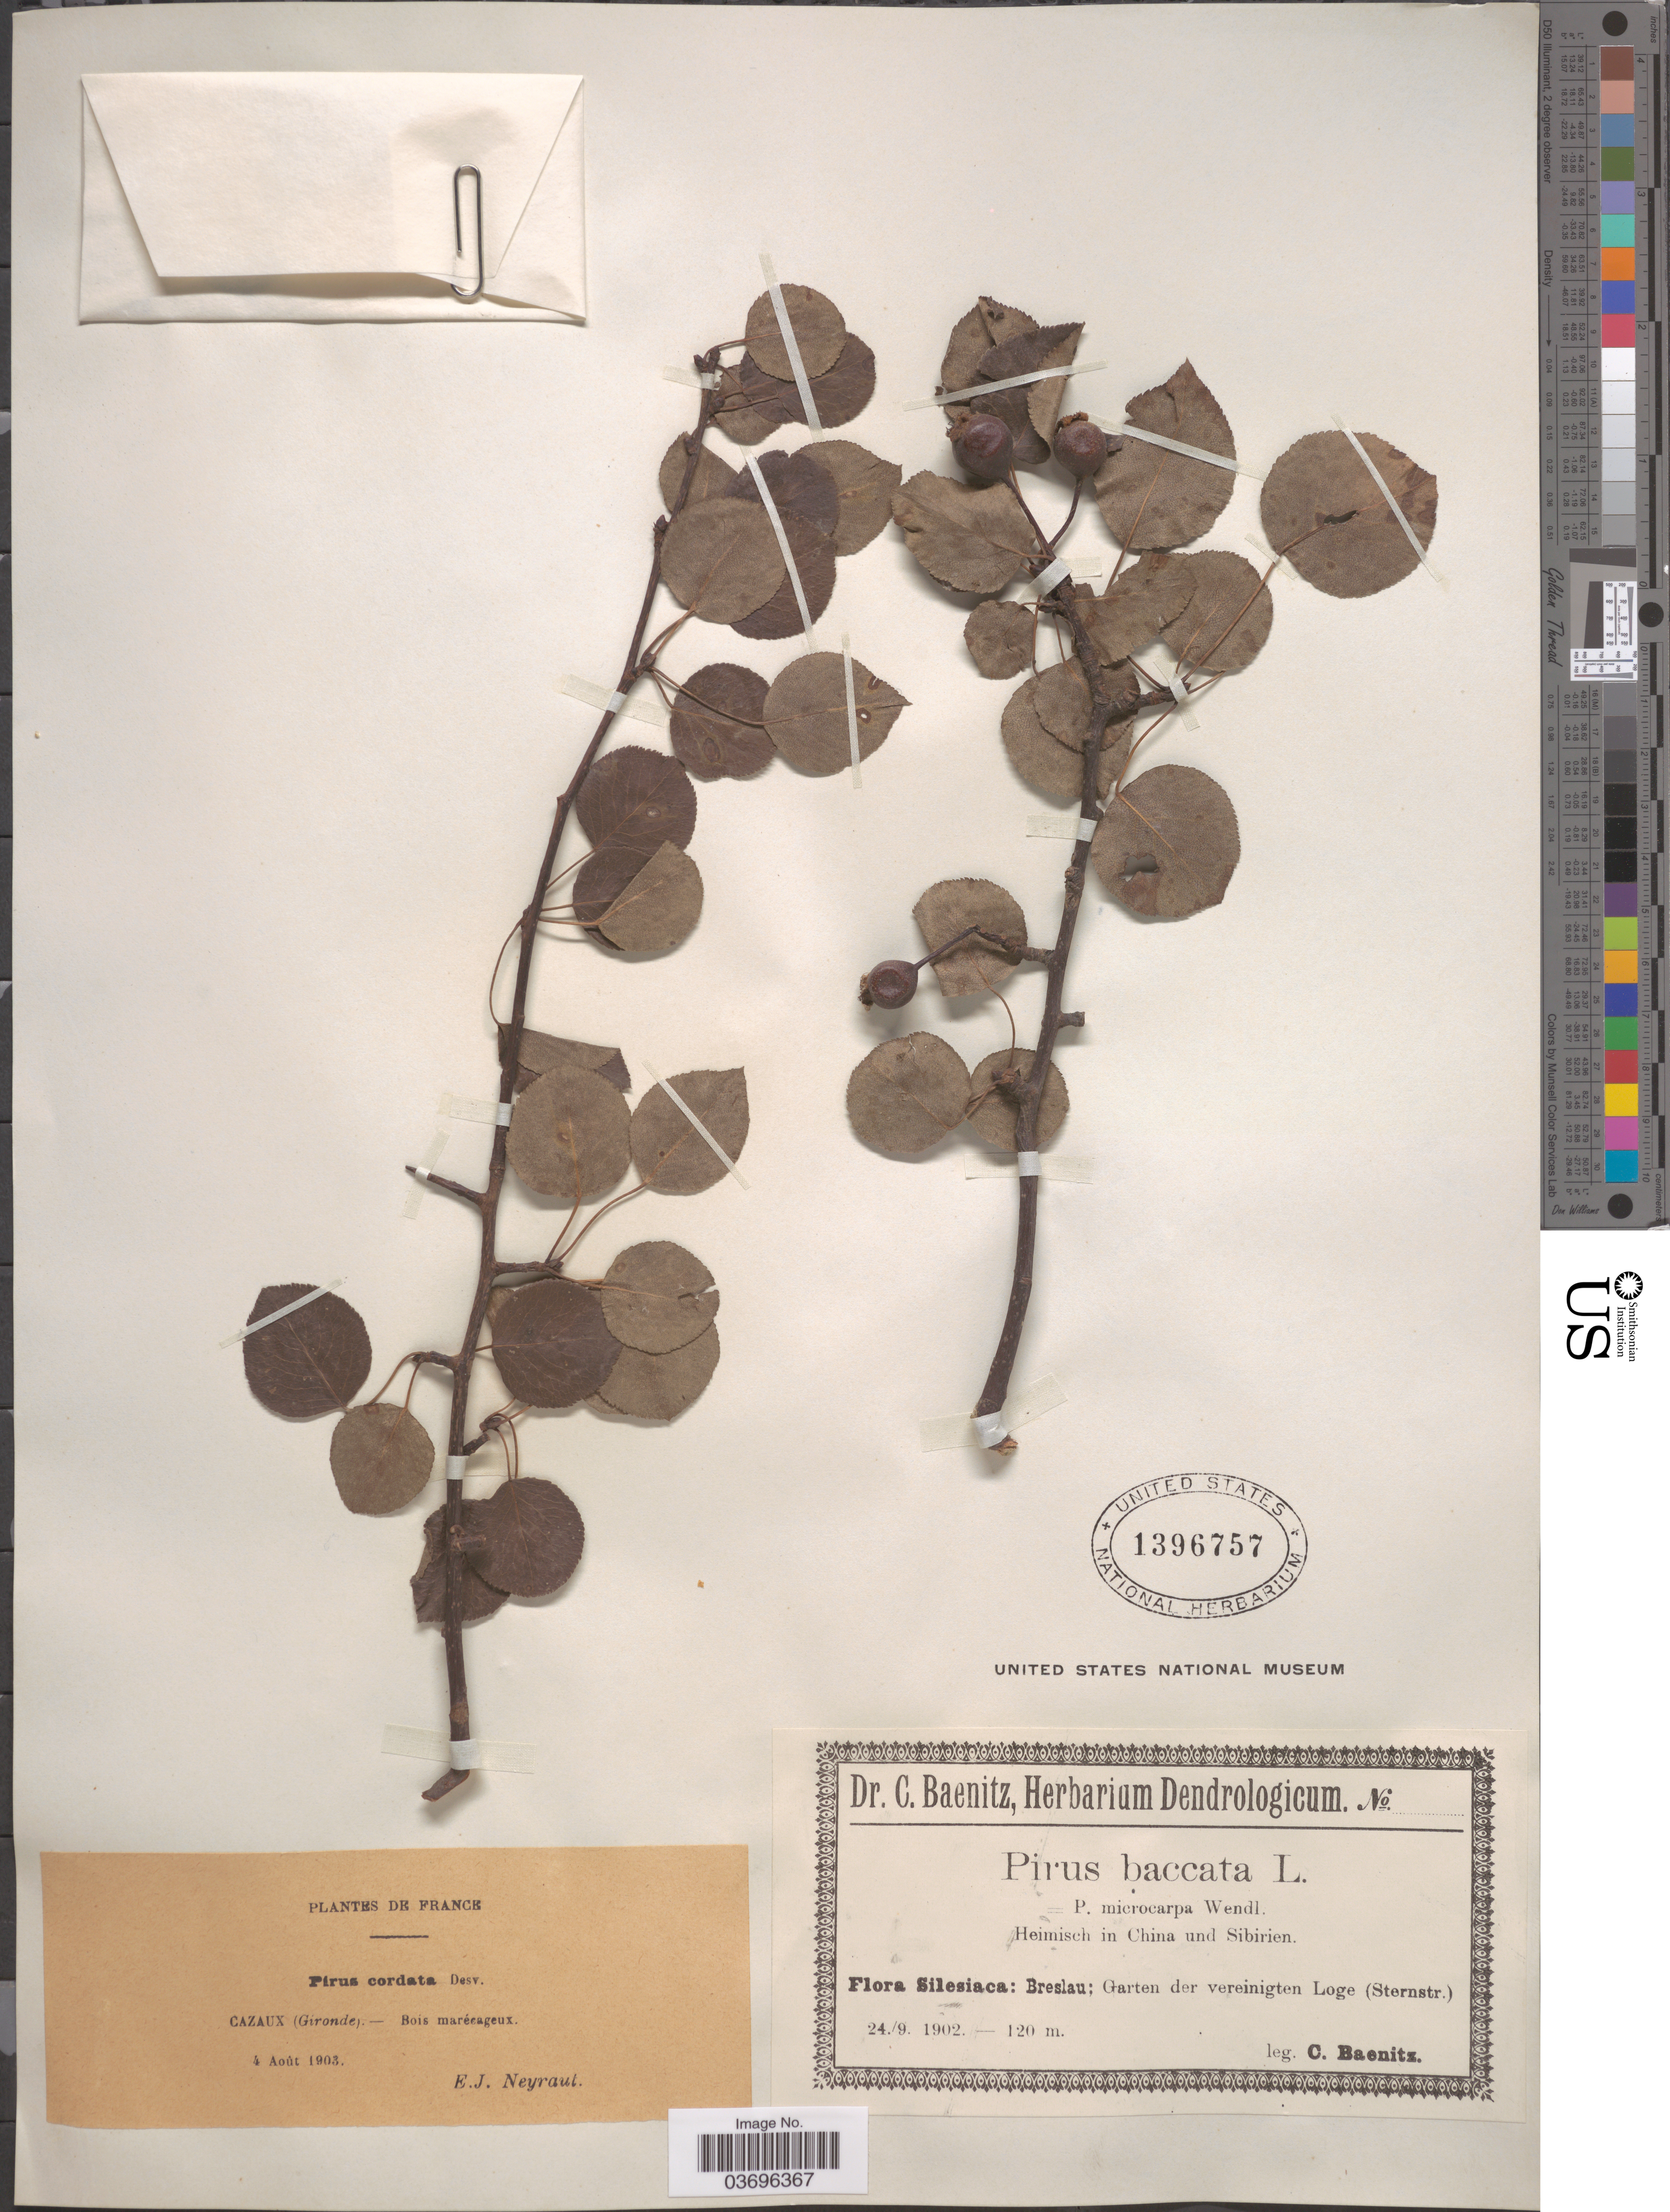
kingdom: Plantae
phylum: Tracheophyta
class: Magnoliopsida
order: Rosales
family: Rosaceae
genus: Pyrus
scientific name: Pyrus baccata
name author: L.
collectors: C. G. Baenitz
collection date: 1902-09-24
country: Poland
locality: Silesiaca: Breslau; Garten der vereinigten Loge (Sternstr.).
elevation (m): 120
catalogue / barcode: US 1396757-2